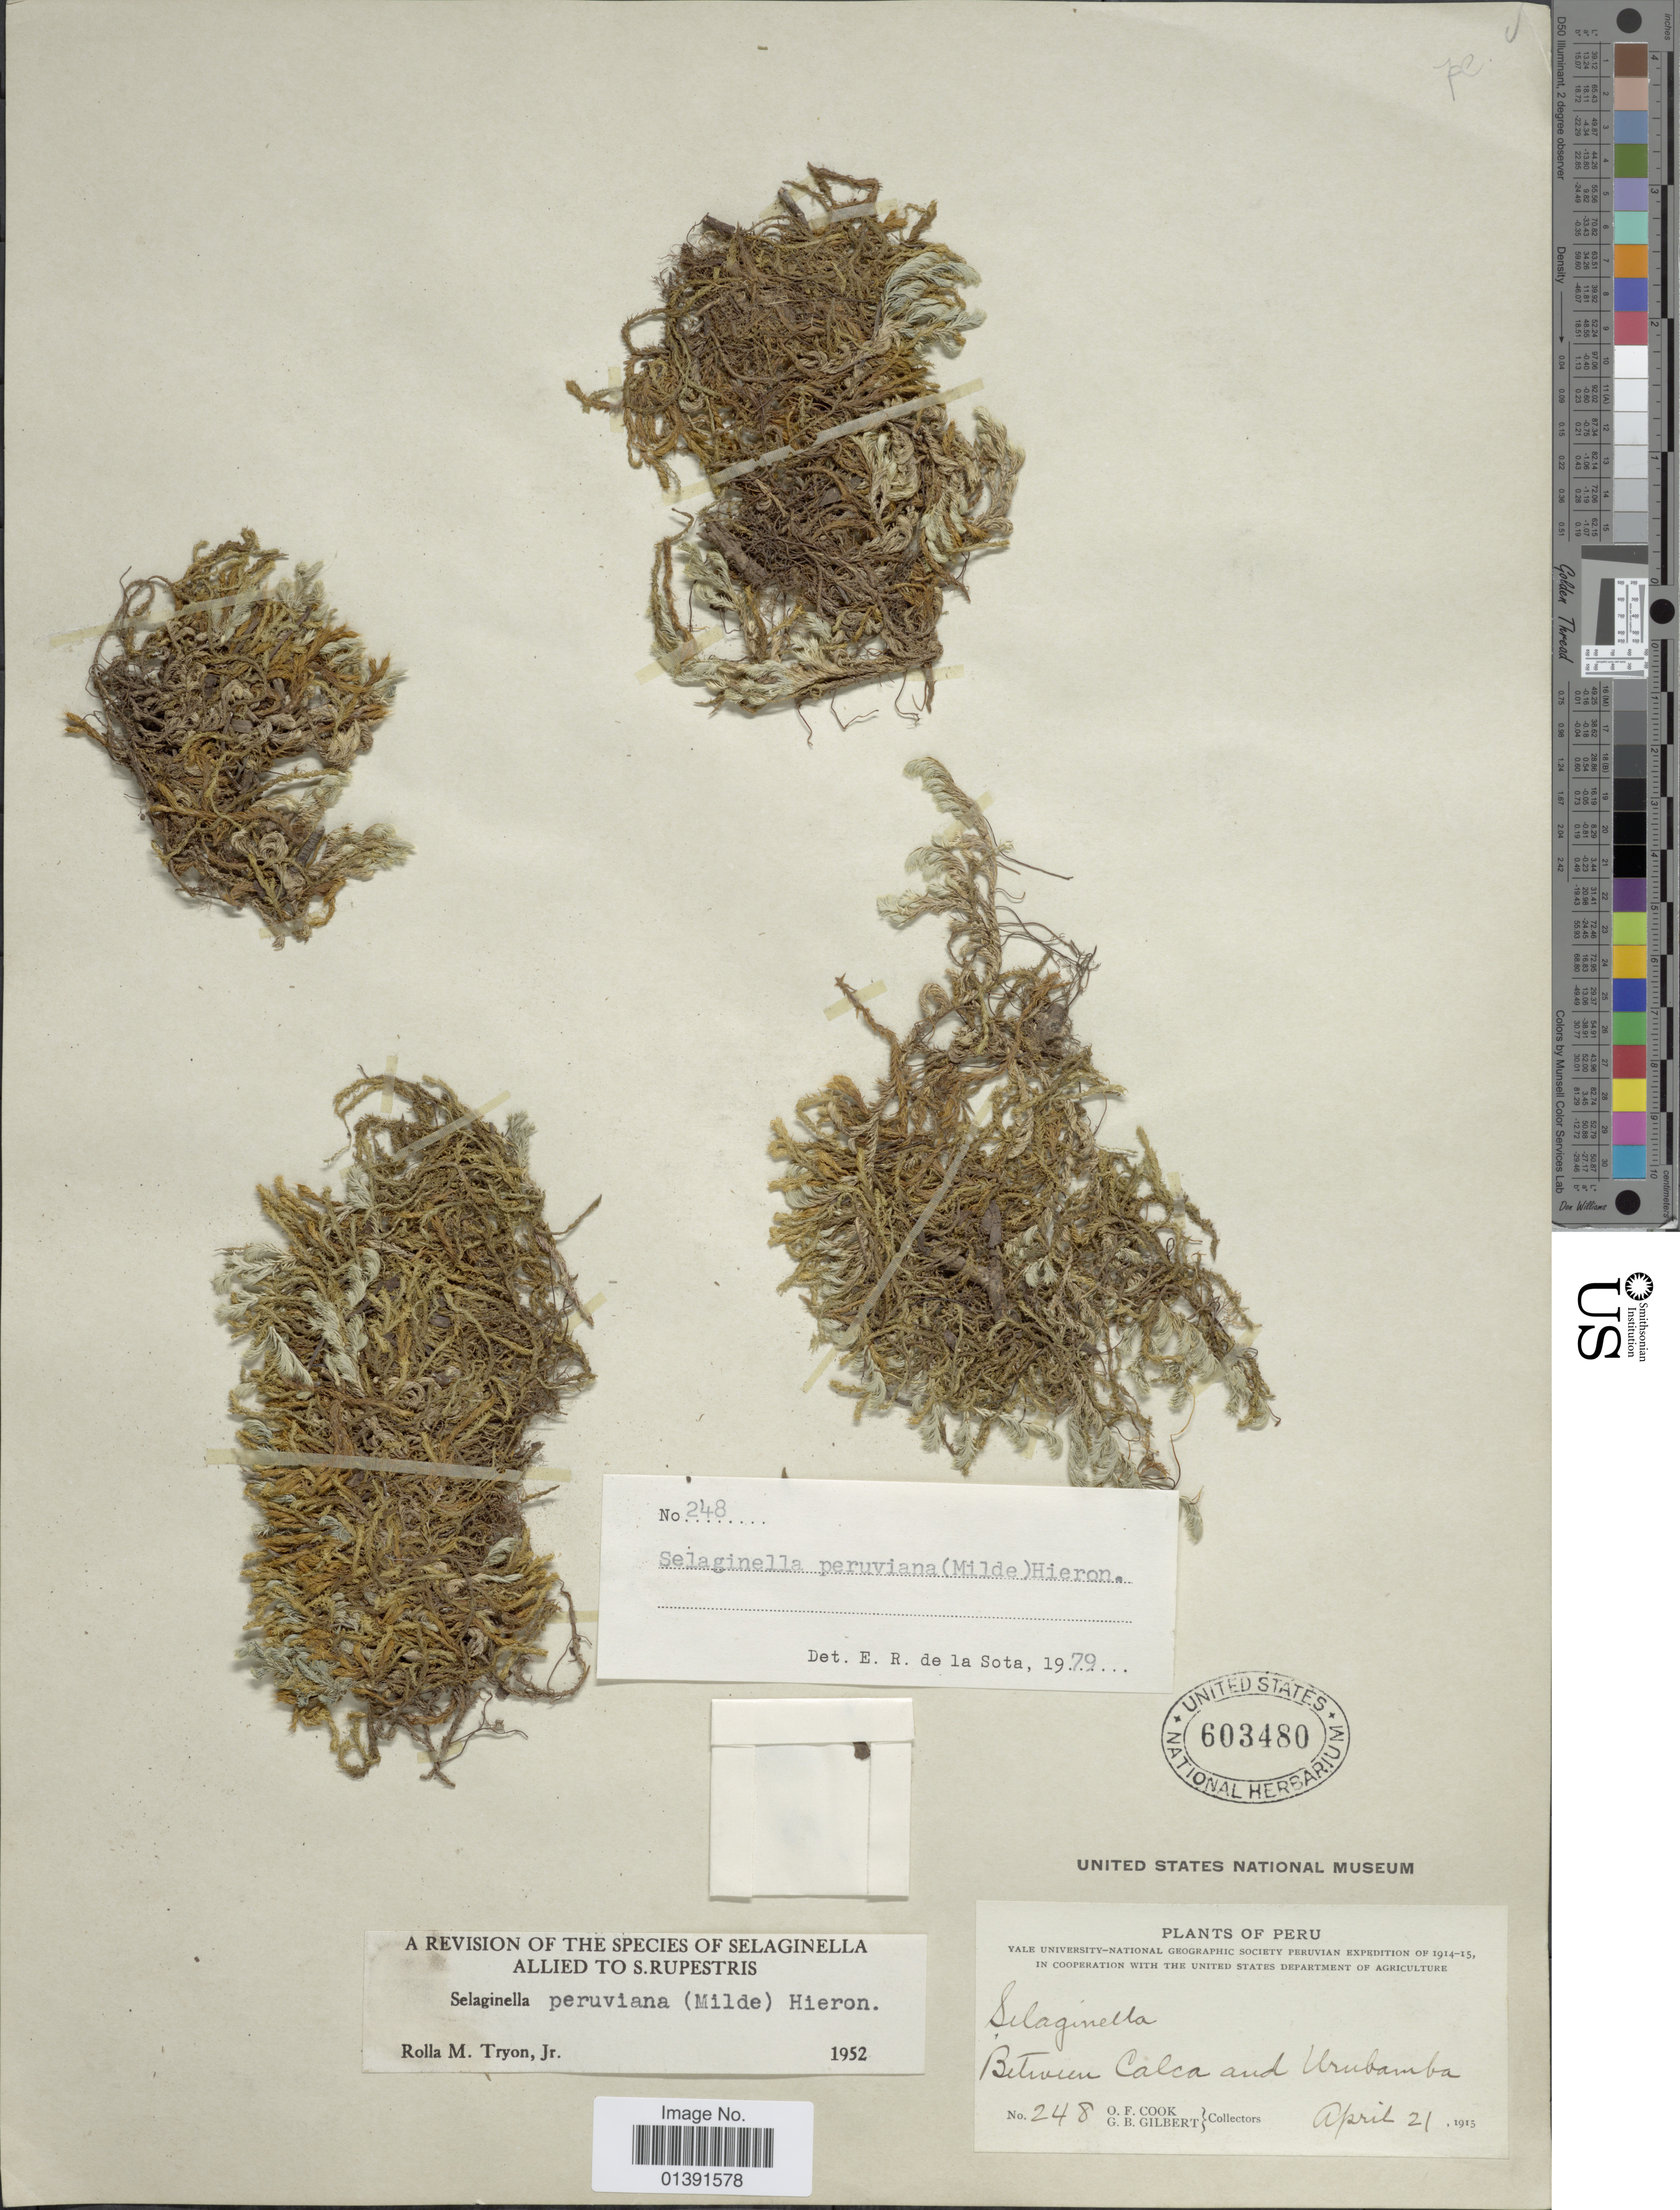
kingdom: Plantae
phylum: Tracheophyta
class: Lycopodiopsida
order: Selaginellales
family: Selaginellaceae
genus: Selaginella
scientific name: Selaginella peruviana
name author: (Milde) Hieron.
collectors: O. F. Cook & G. B. Gilbert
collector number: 248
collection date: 1915-04-21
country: Peru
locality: Between Calca and Urubamba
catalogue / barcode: US 603480